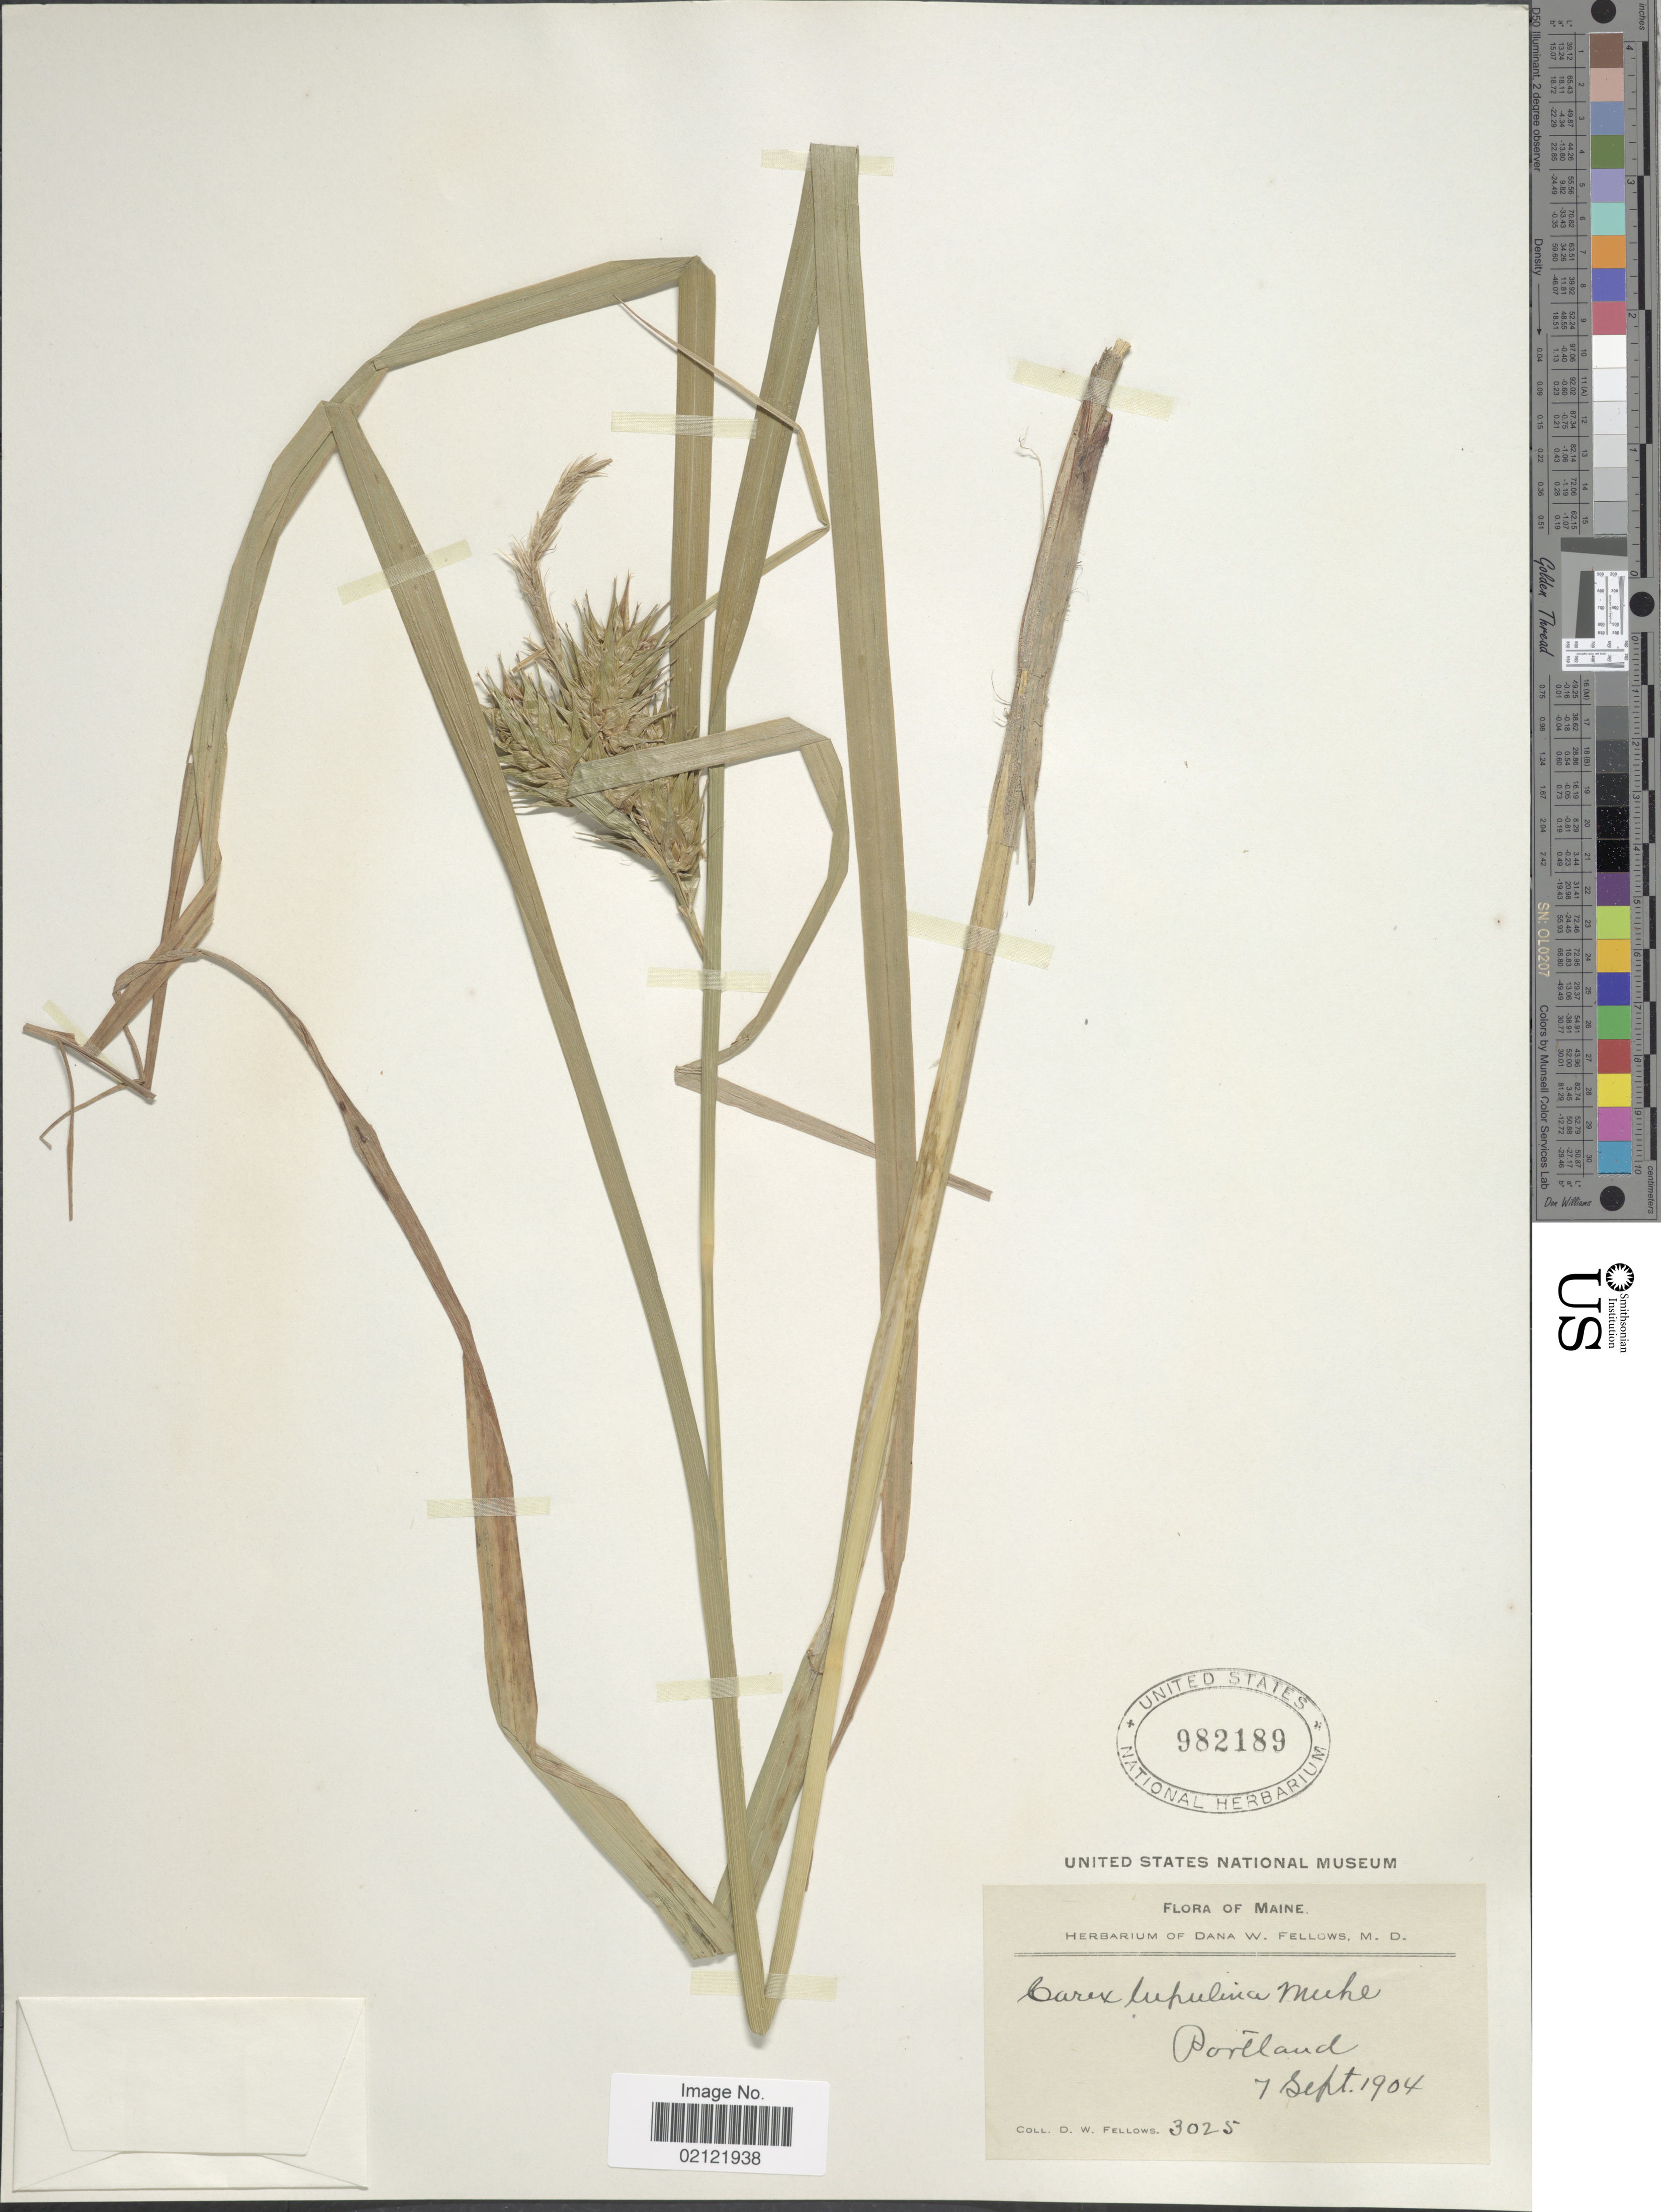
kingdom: Plantae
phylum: Tracheophyta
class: Liliopsida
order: Poales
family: Cyperaceae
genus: Carex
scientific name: Carex lupulina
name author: Muhl. ex Willd.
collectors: D. W. Fellows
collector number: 3025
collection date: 1904-09-07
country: United States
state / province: Maine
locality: Portland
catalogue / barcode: US 982189